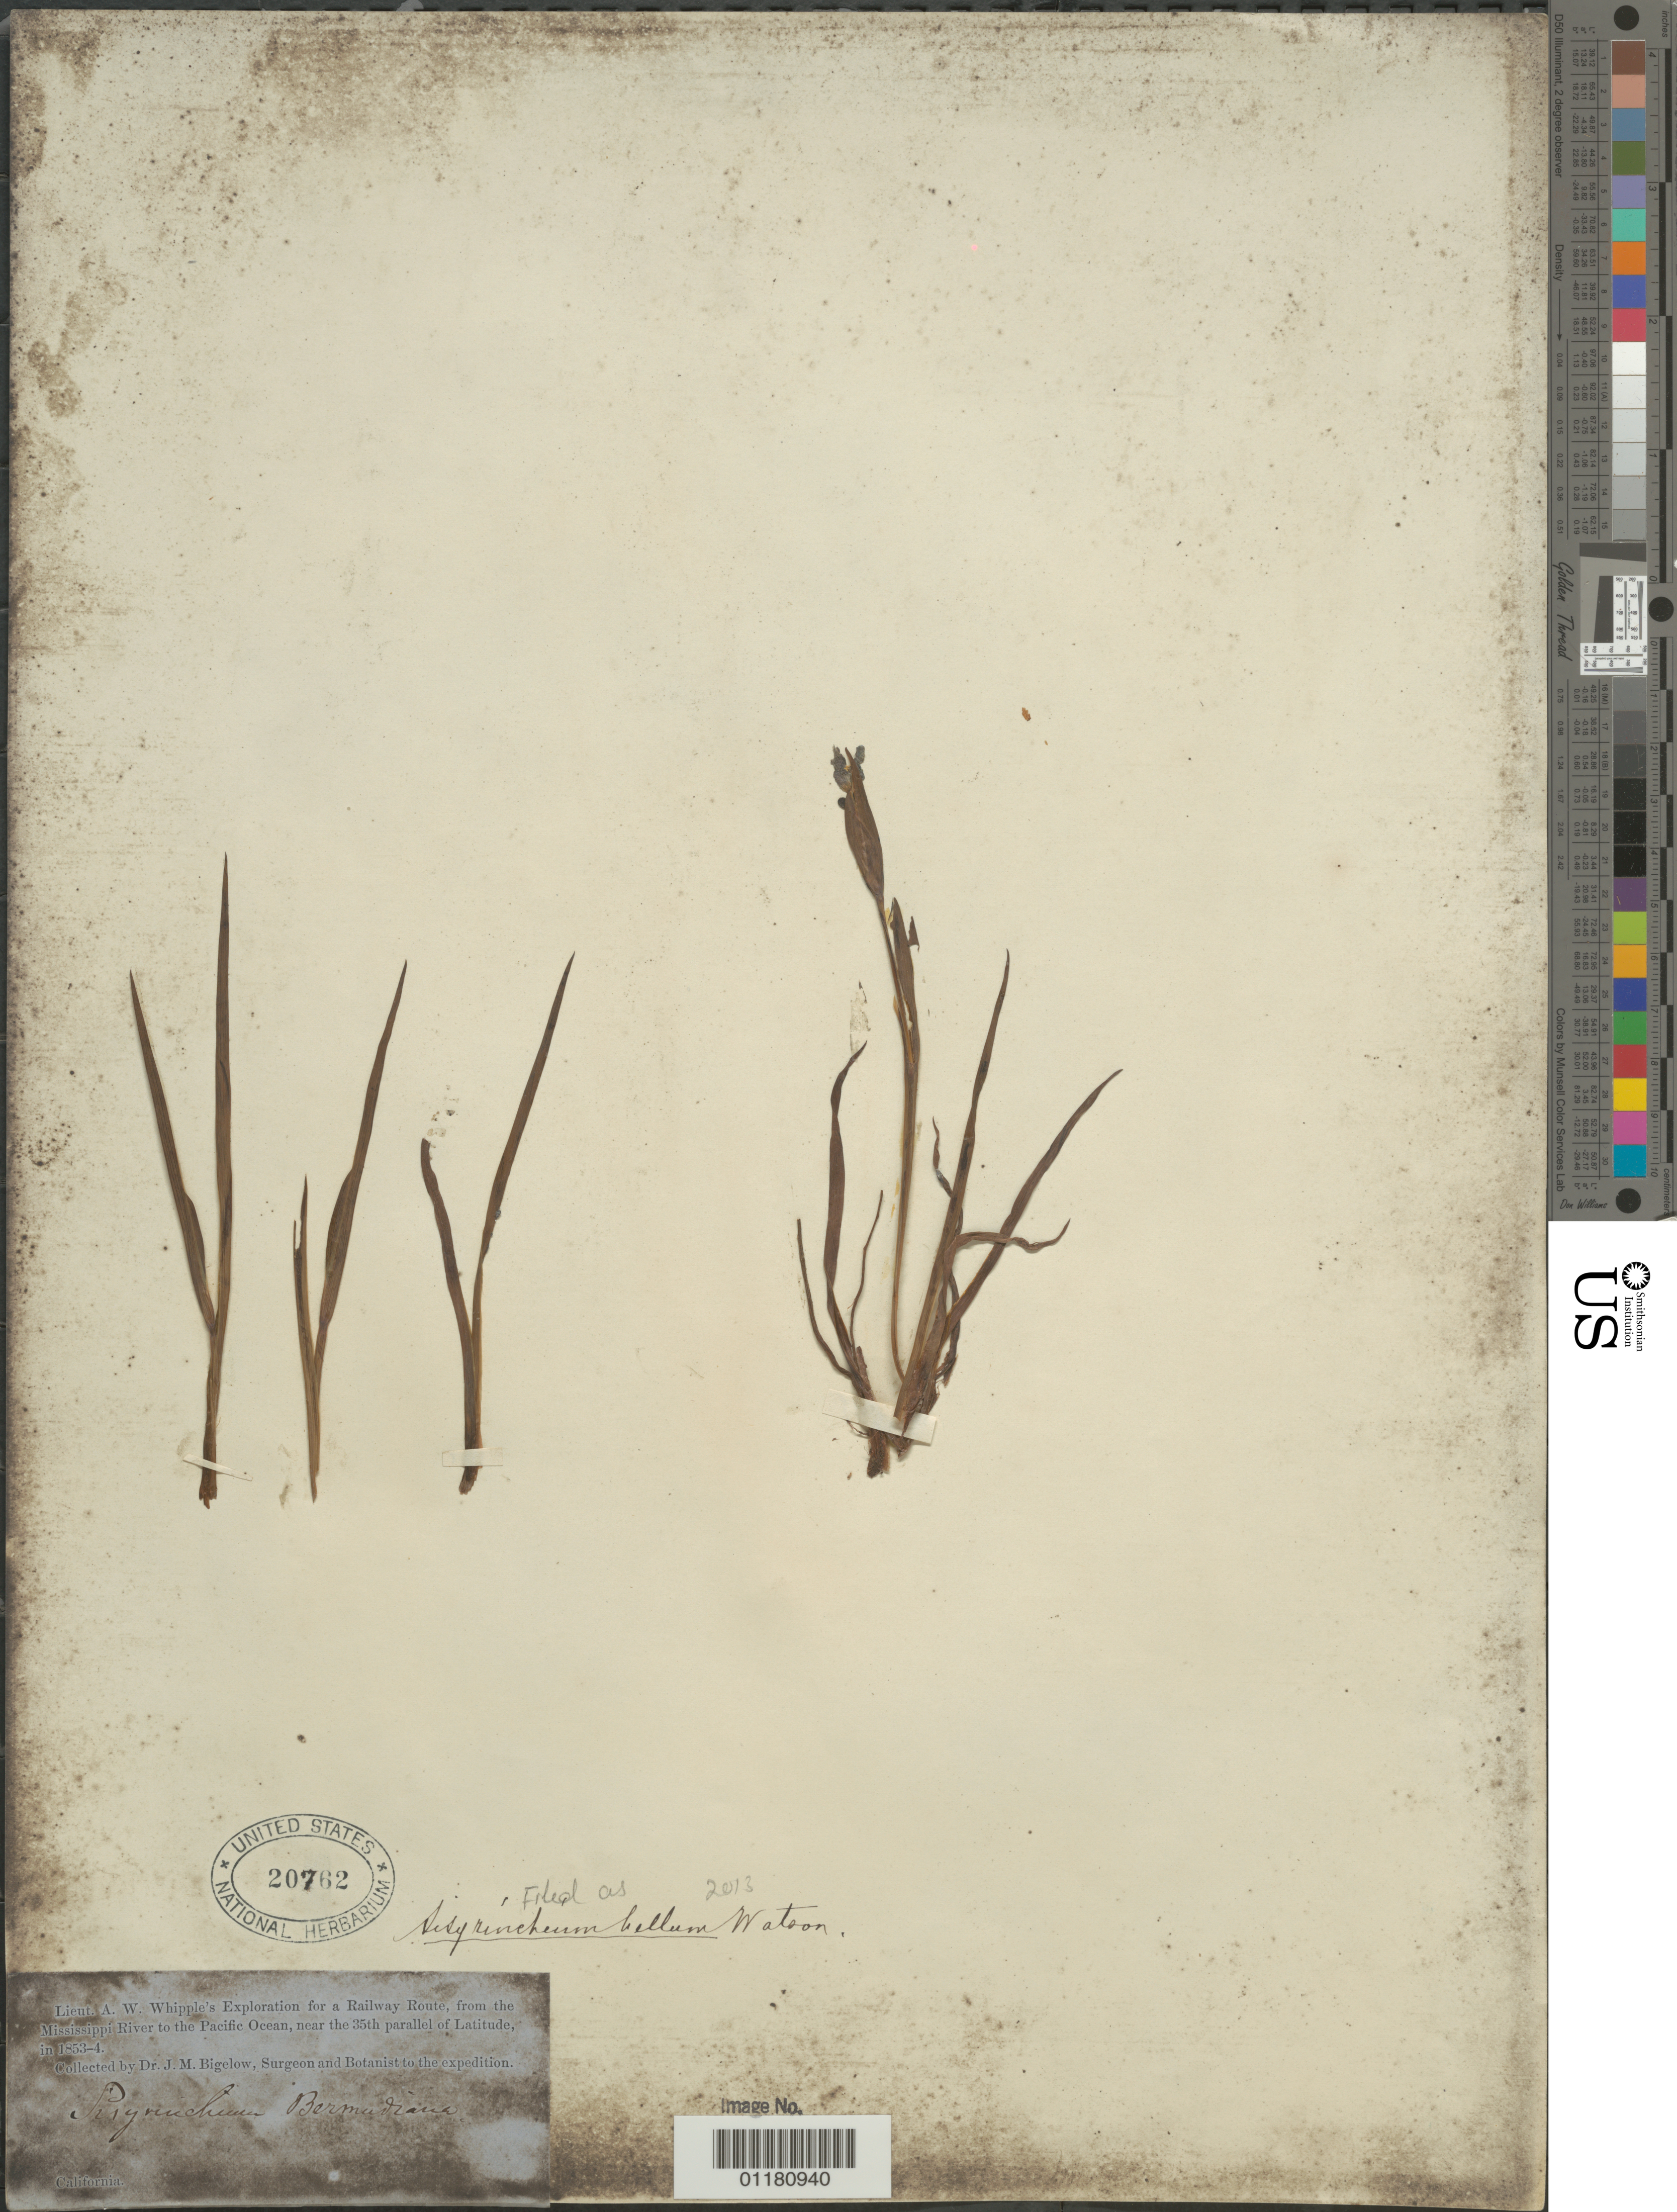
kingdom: Plantae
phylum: Tracheophyta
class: Liliopsida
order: Asparagales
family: Iridaceae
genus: Sisyrinchium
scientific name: Sisyrinchium bellum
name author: S. Watson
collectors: J. M. Bigelow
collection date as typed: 1853 to -- --- 1854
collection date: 1853/1854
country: United States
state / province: California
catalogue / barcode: US 20762